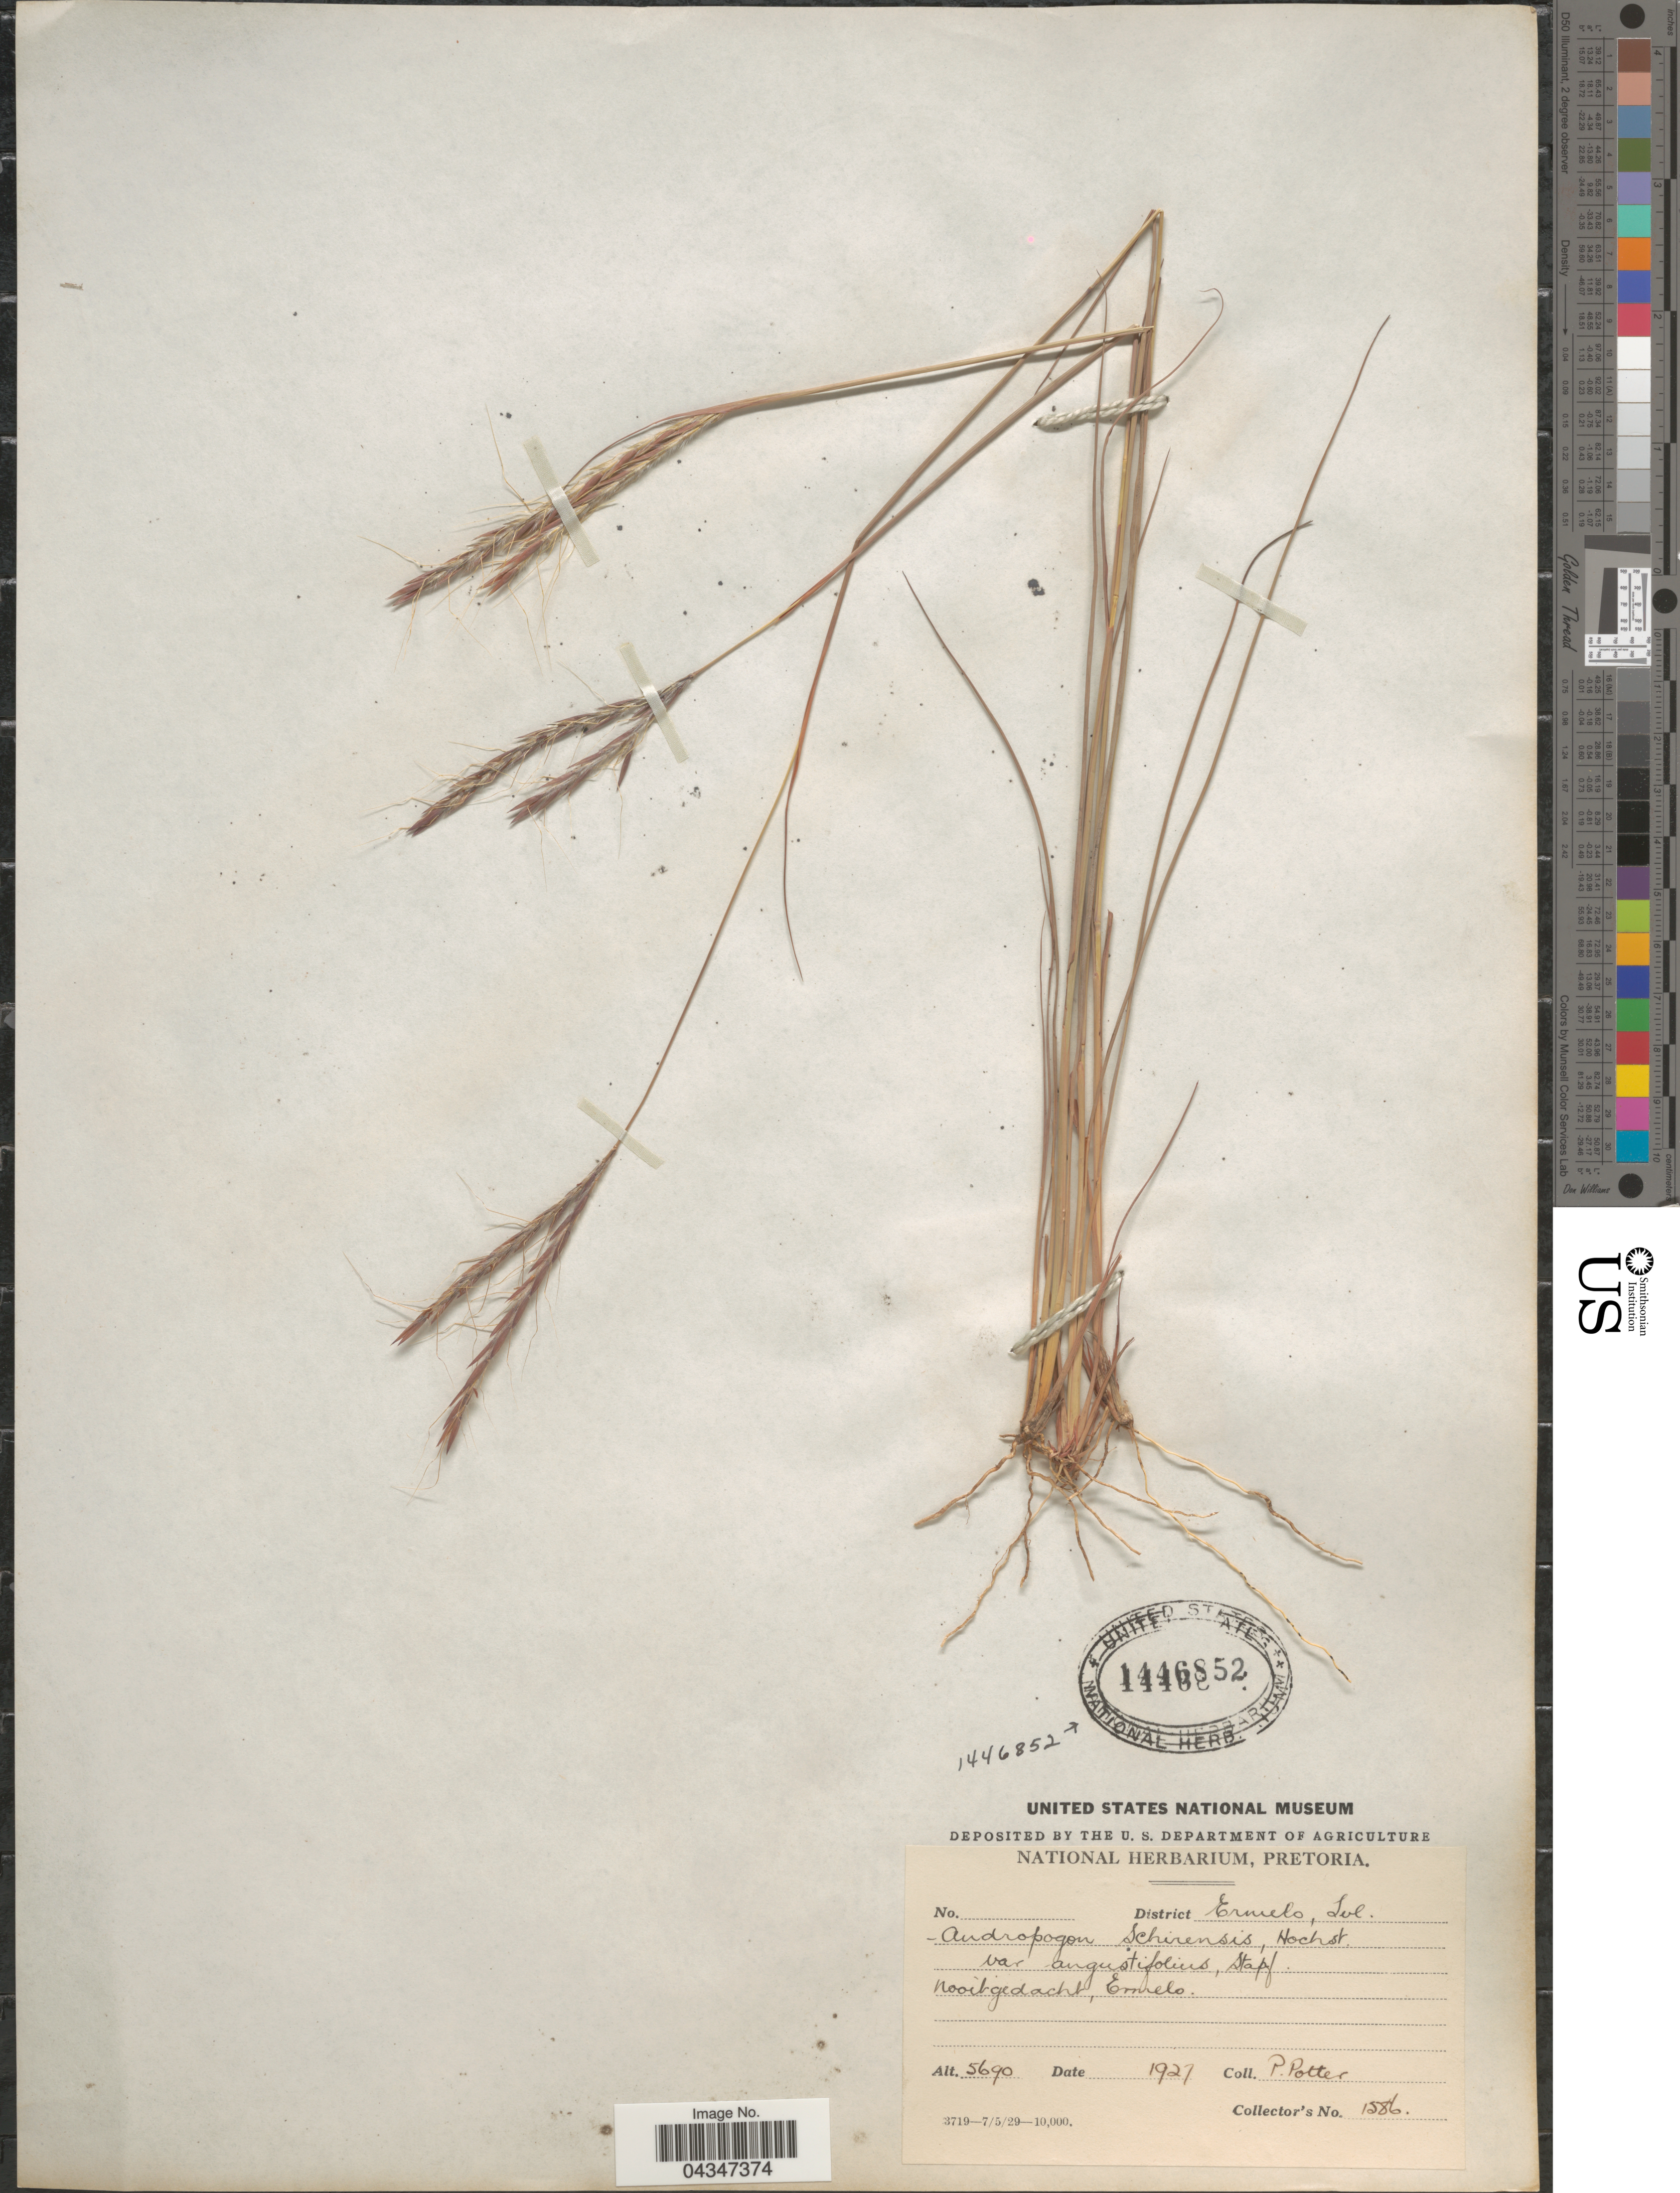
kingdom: Plantae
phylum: Tracheophyta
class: Liliopsida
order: Poales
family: Poaceae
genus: Andropogon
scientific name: Andropogon schirensis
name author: Hochst. ex A. Rich.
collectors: P. Potter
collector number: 1586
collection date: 1927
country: South Africa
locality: District Ermelo, Tvl. Nooitgedacht, Ermelo.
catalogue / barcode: US 1446852